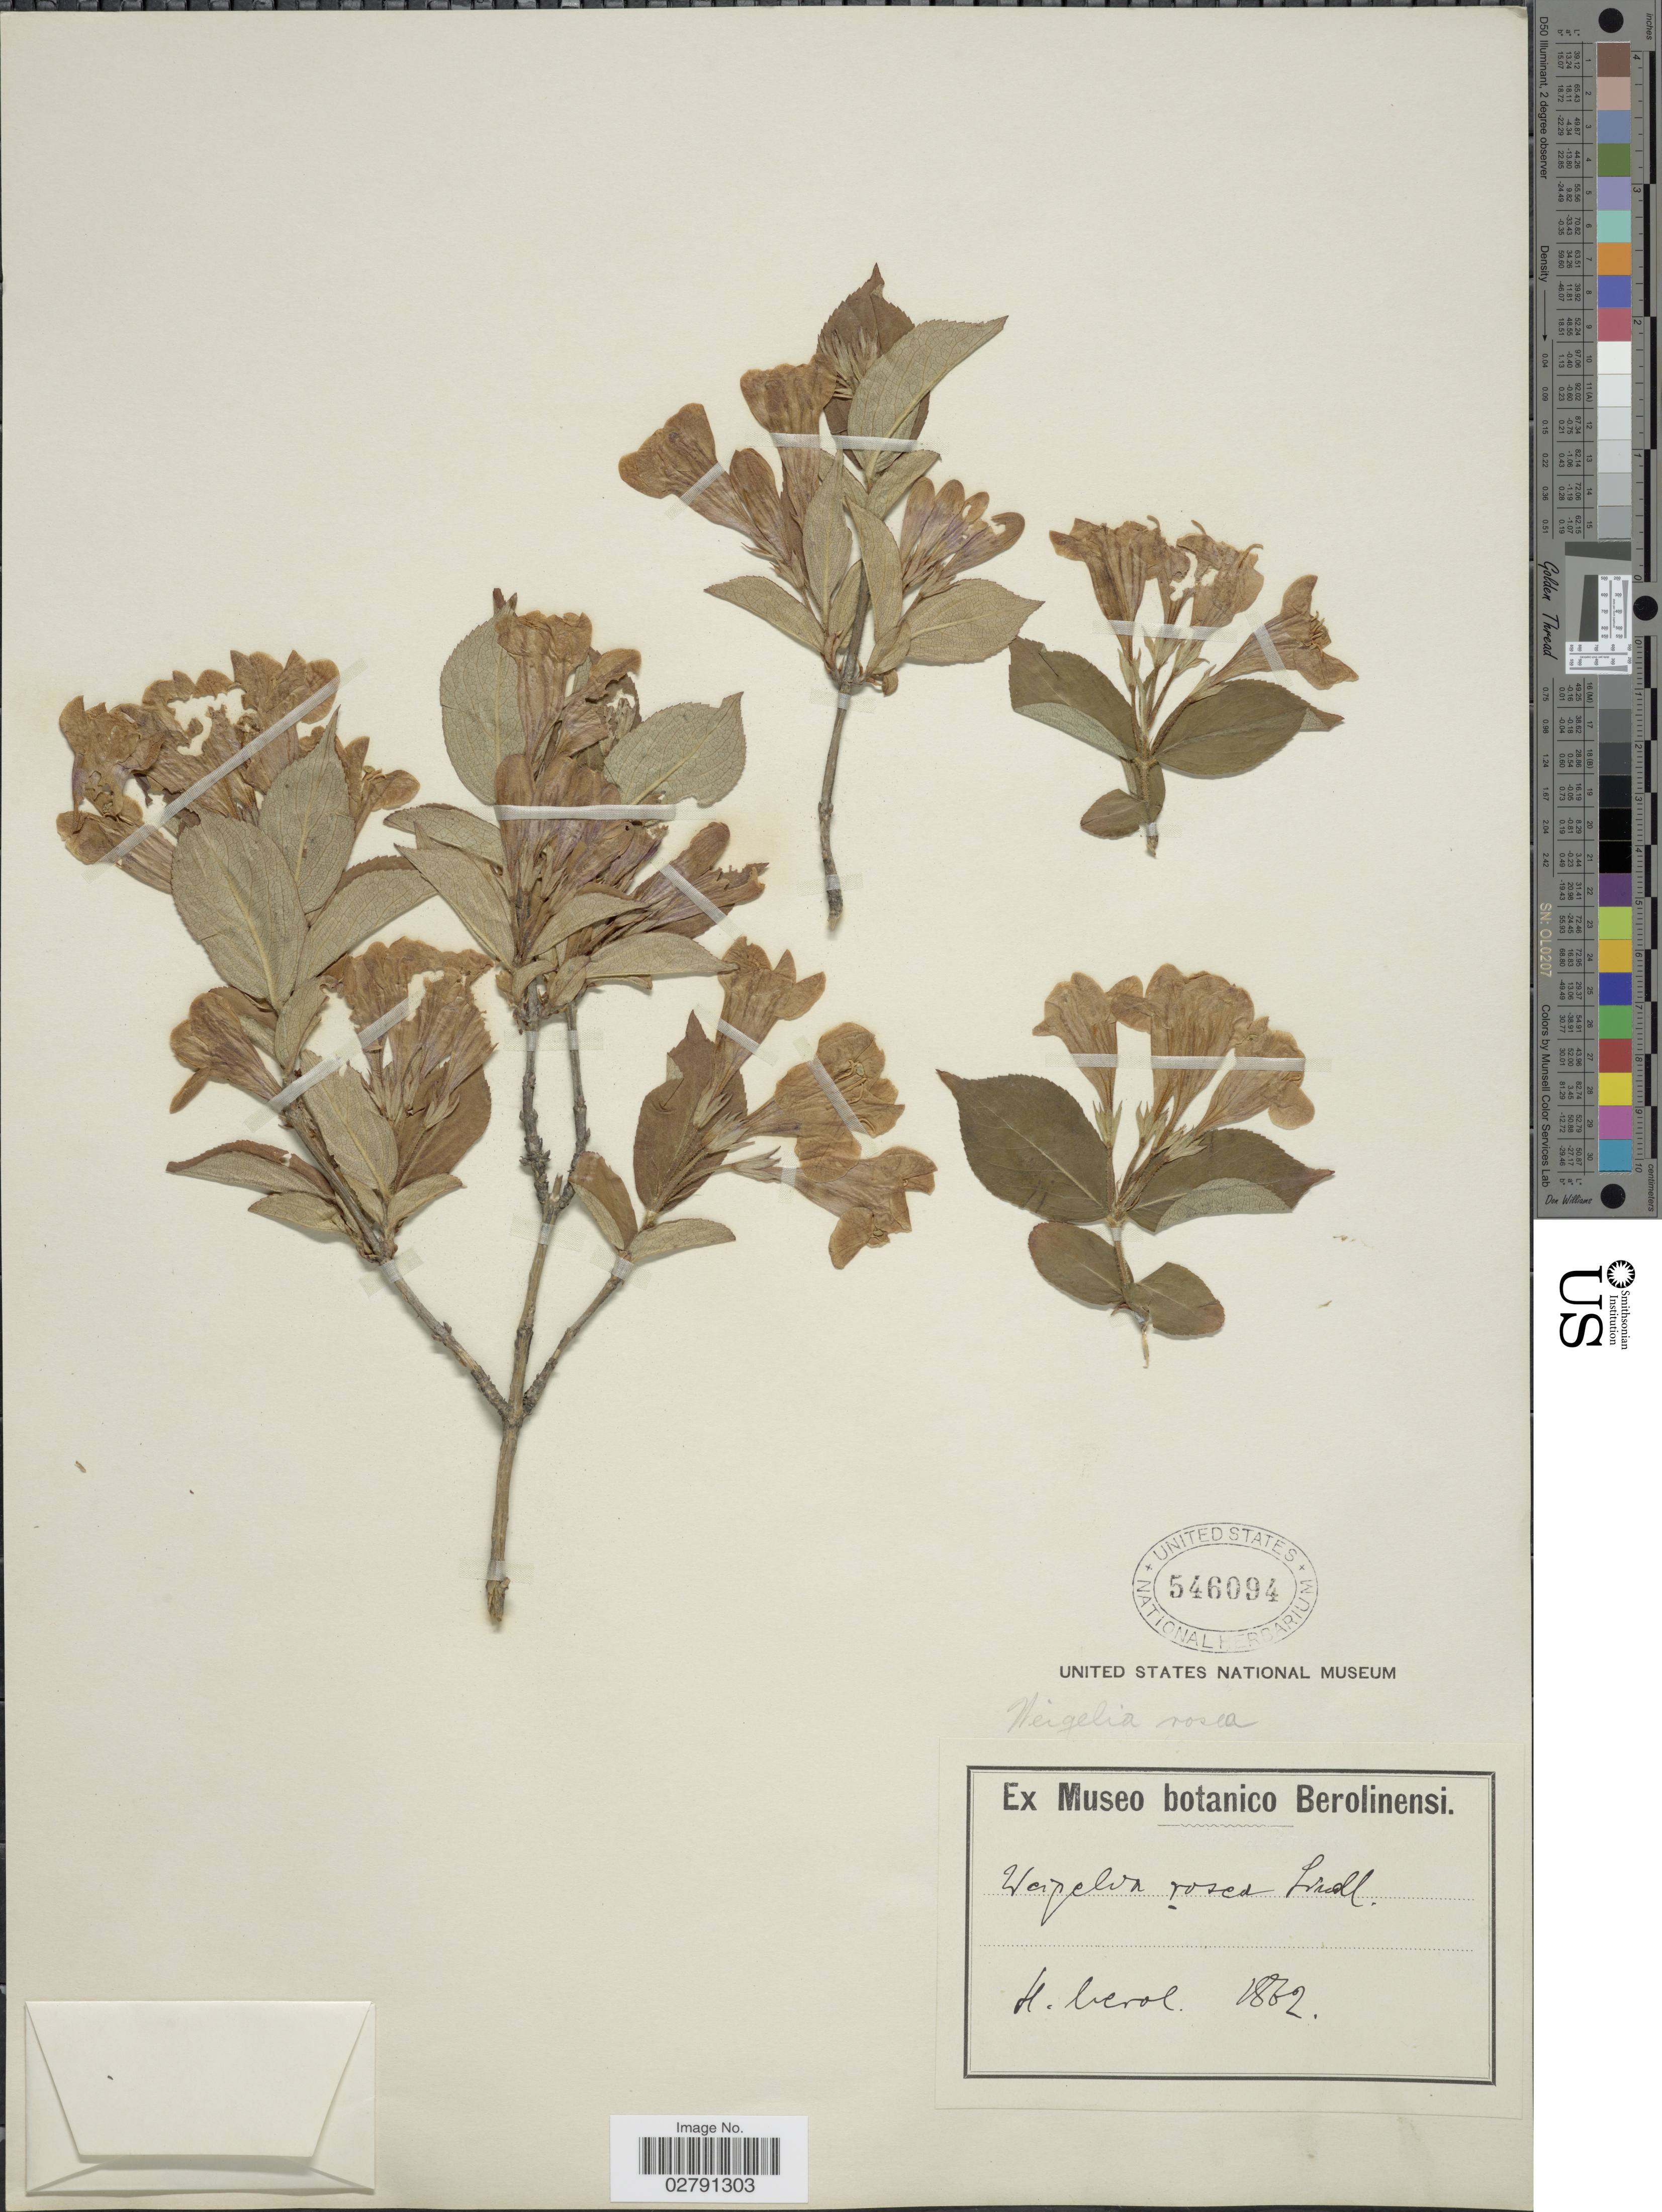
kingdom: Plantae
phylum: Tracheophyta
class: Magnoliopsida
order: Dipsacales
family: Caprifoliaceae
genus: Diervilla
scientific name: Diervilla rosea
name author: (Lindl.) Walp.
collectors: H. Berol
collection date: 1862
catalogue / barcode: US 546094